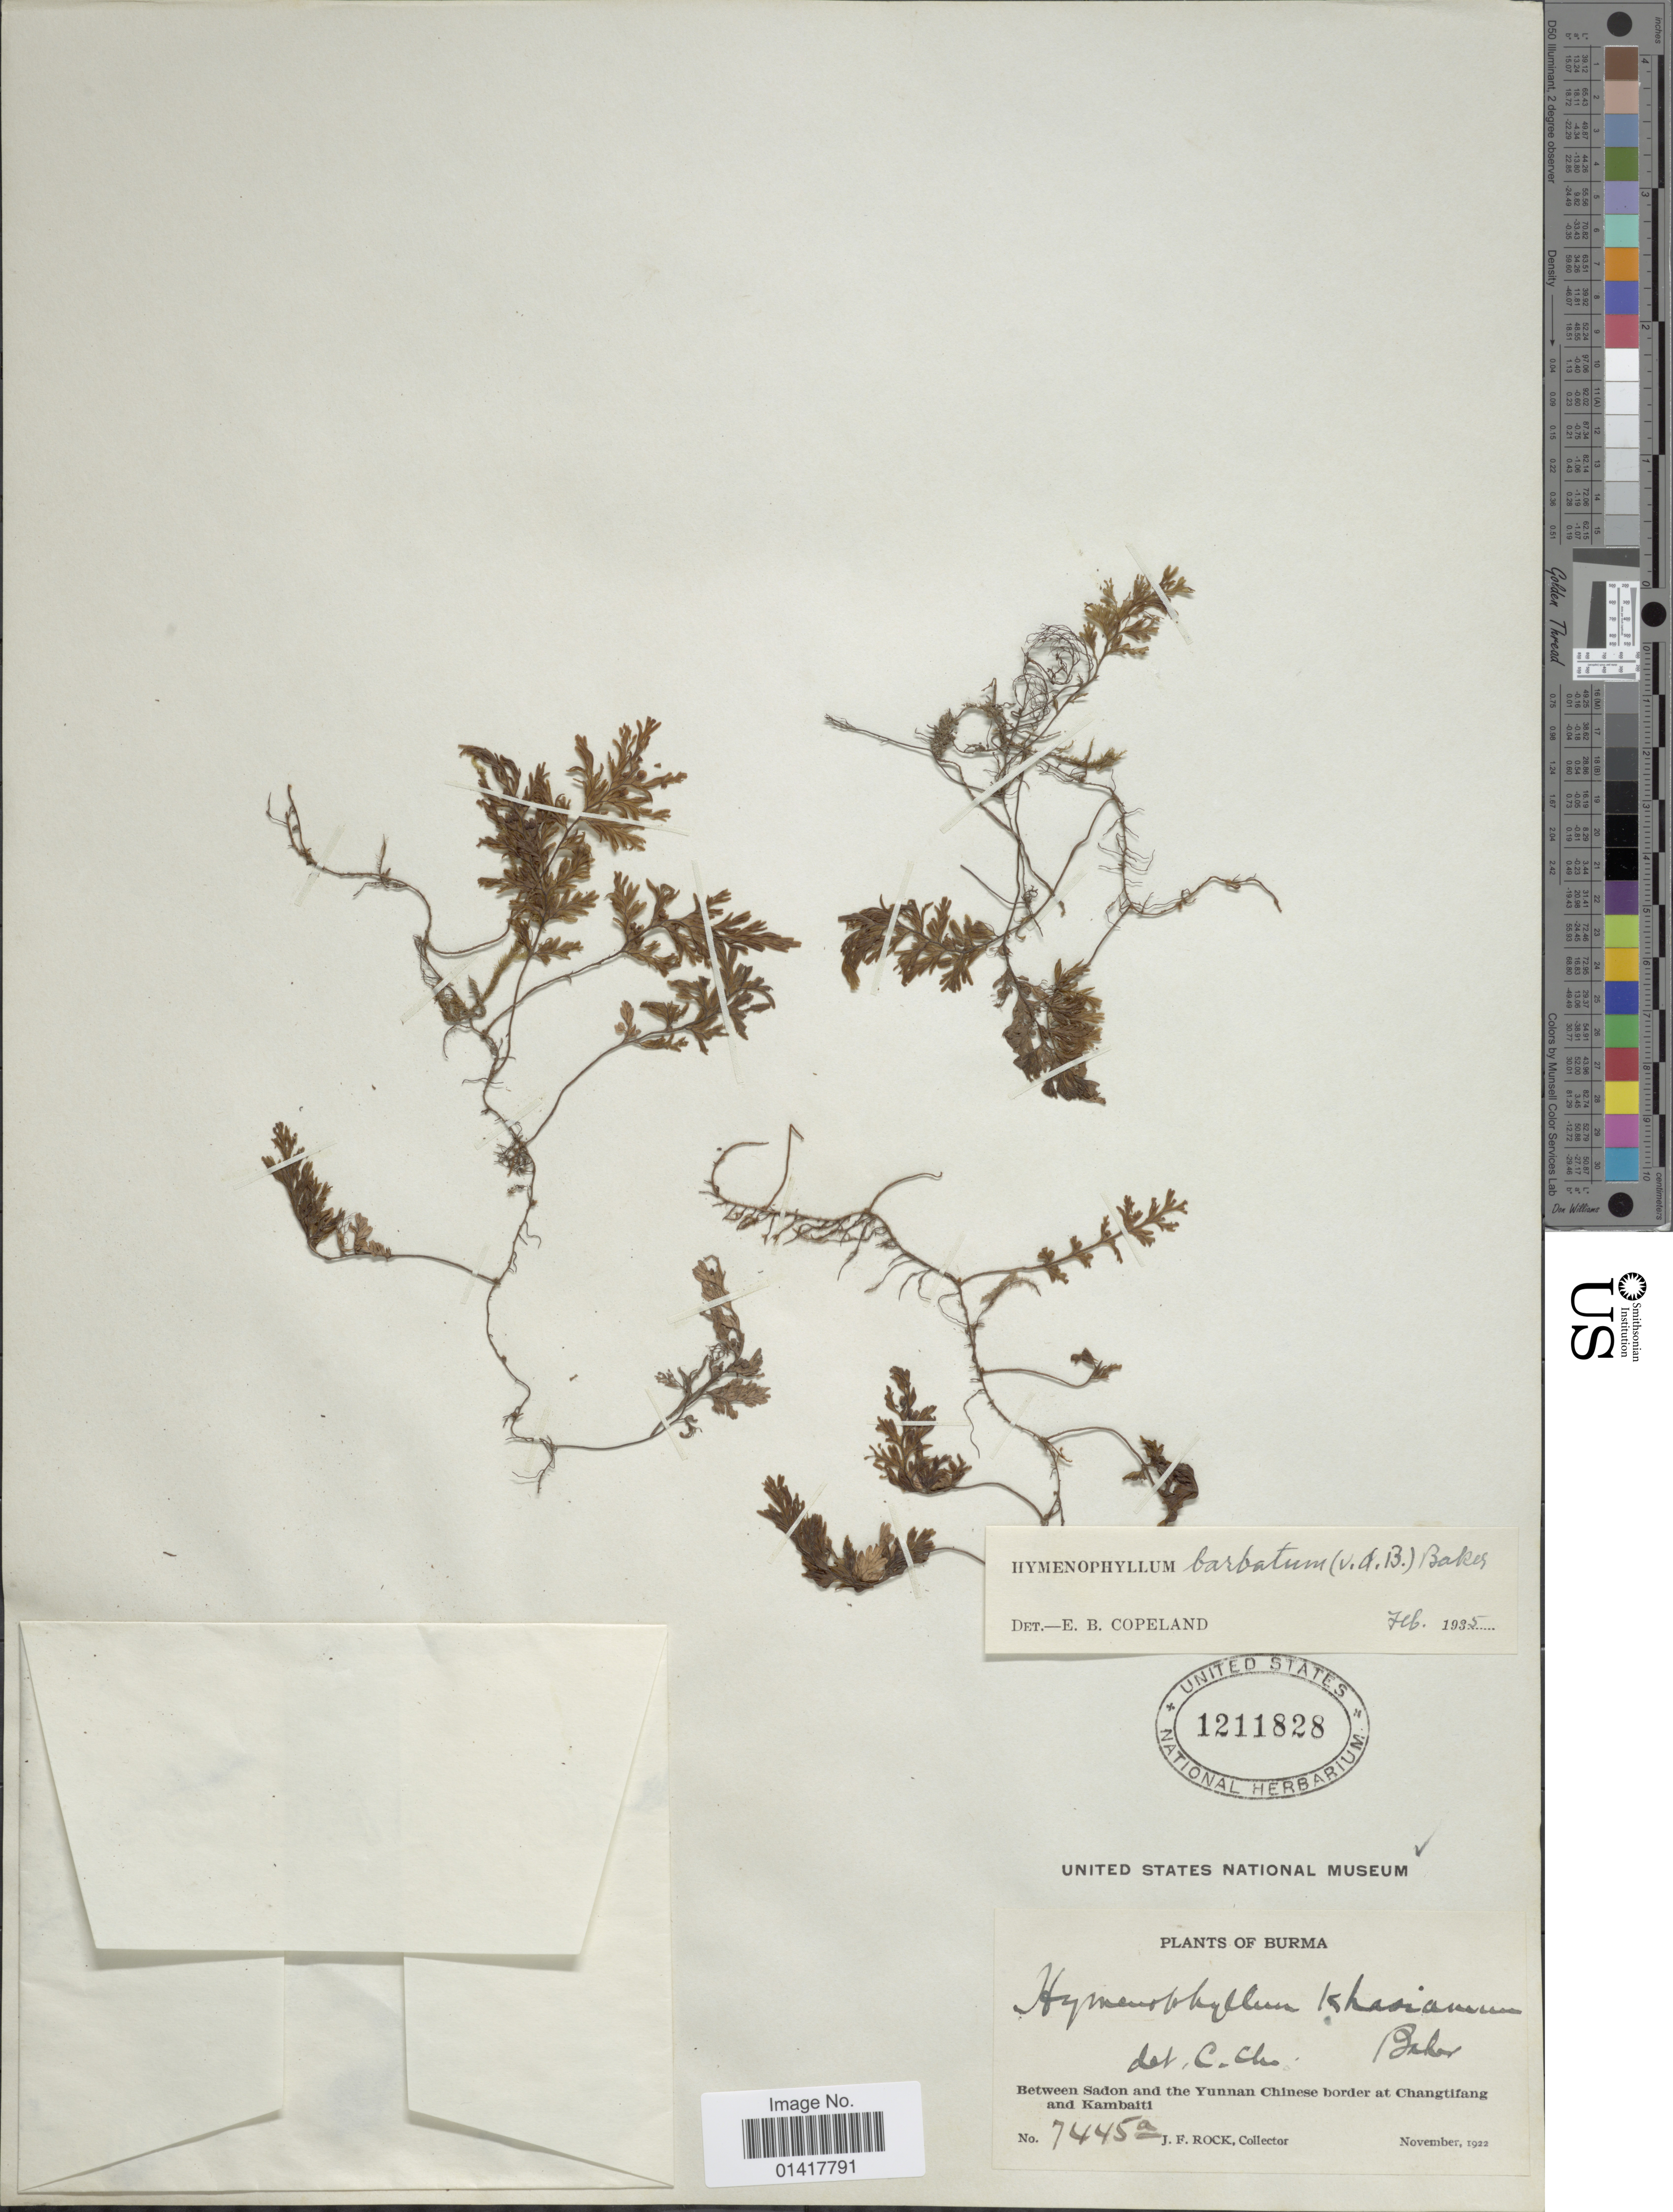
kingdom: Plantae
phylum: Tracheophyta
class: Polypodiopsida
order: Hymenophyllales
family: Hymenophyllaceae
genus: Hymenophyllum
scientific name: Hymenophyllum barbatum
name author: (Bosch) Baker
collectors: J. Rock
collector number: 7445a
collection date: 1922-11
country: China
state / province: Yunnan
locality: Between Sadon and the Yunnan Chinese border at Chantifang and Kambaiti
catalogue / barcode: US 1211828